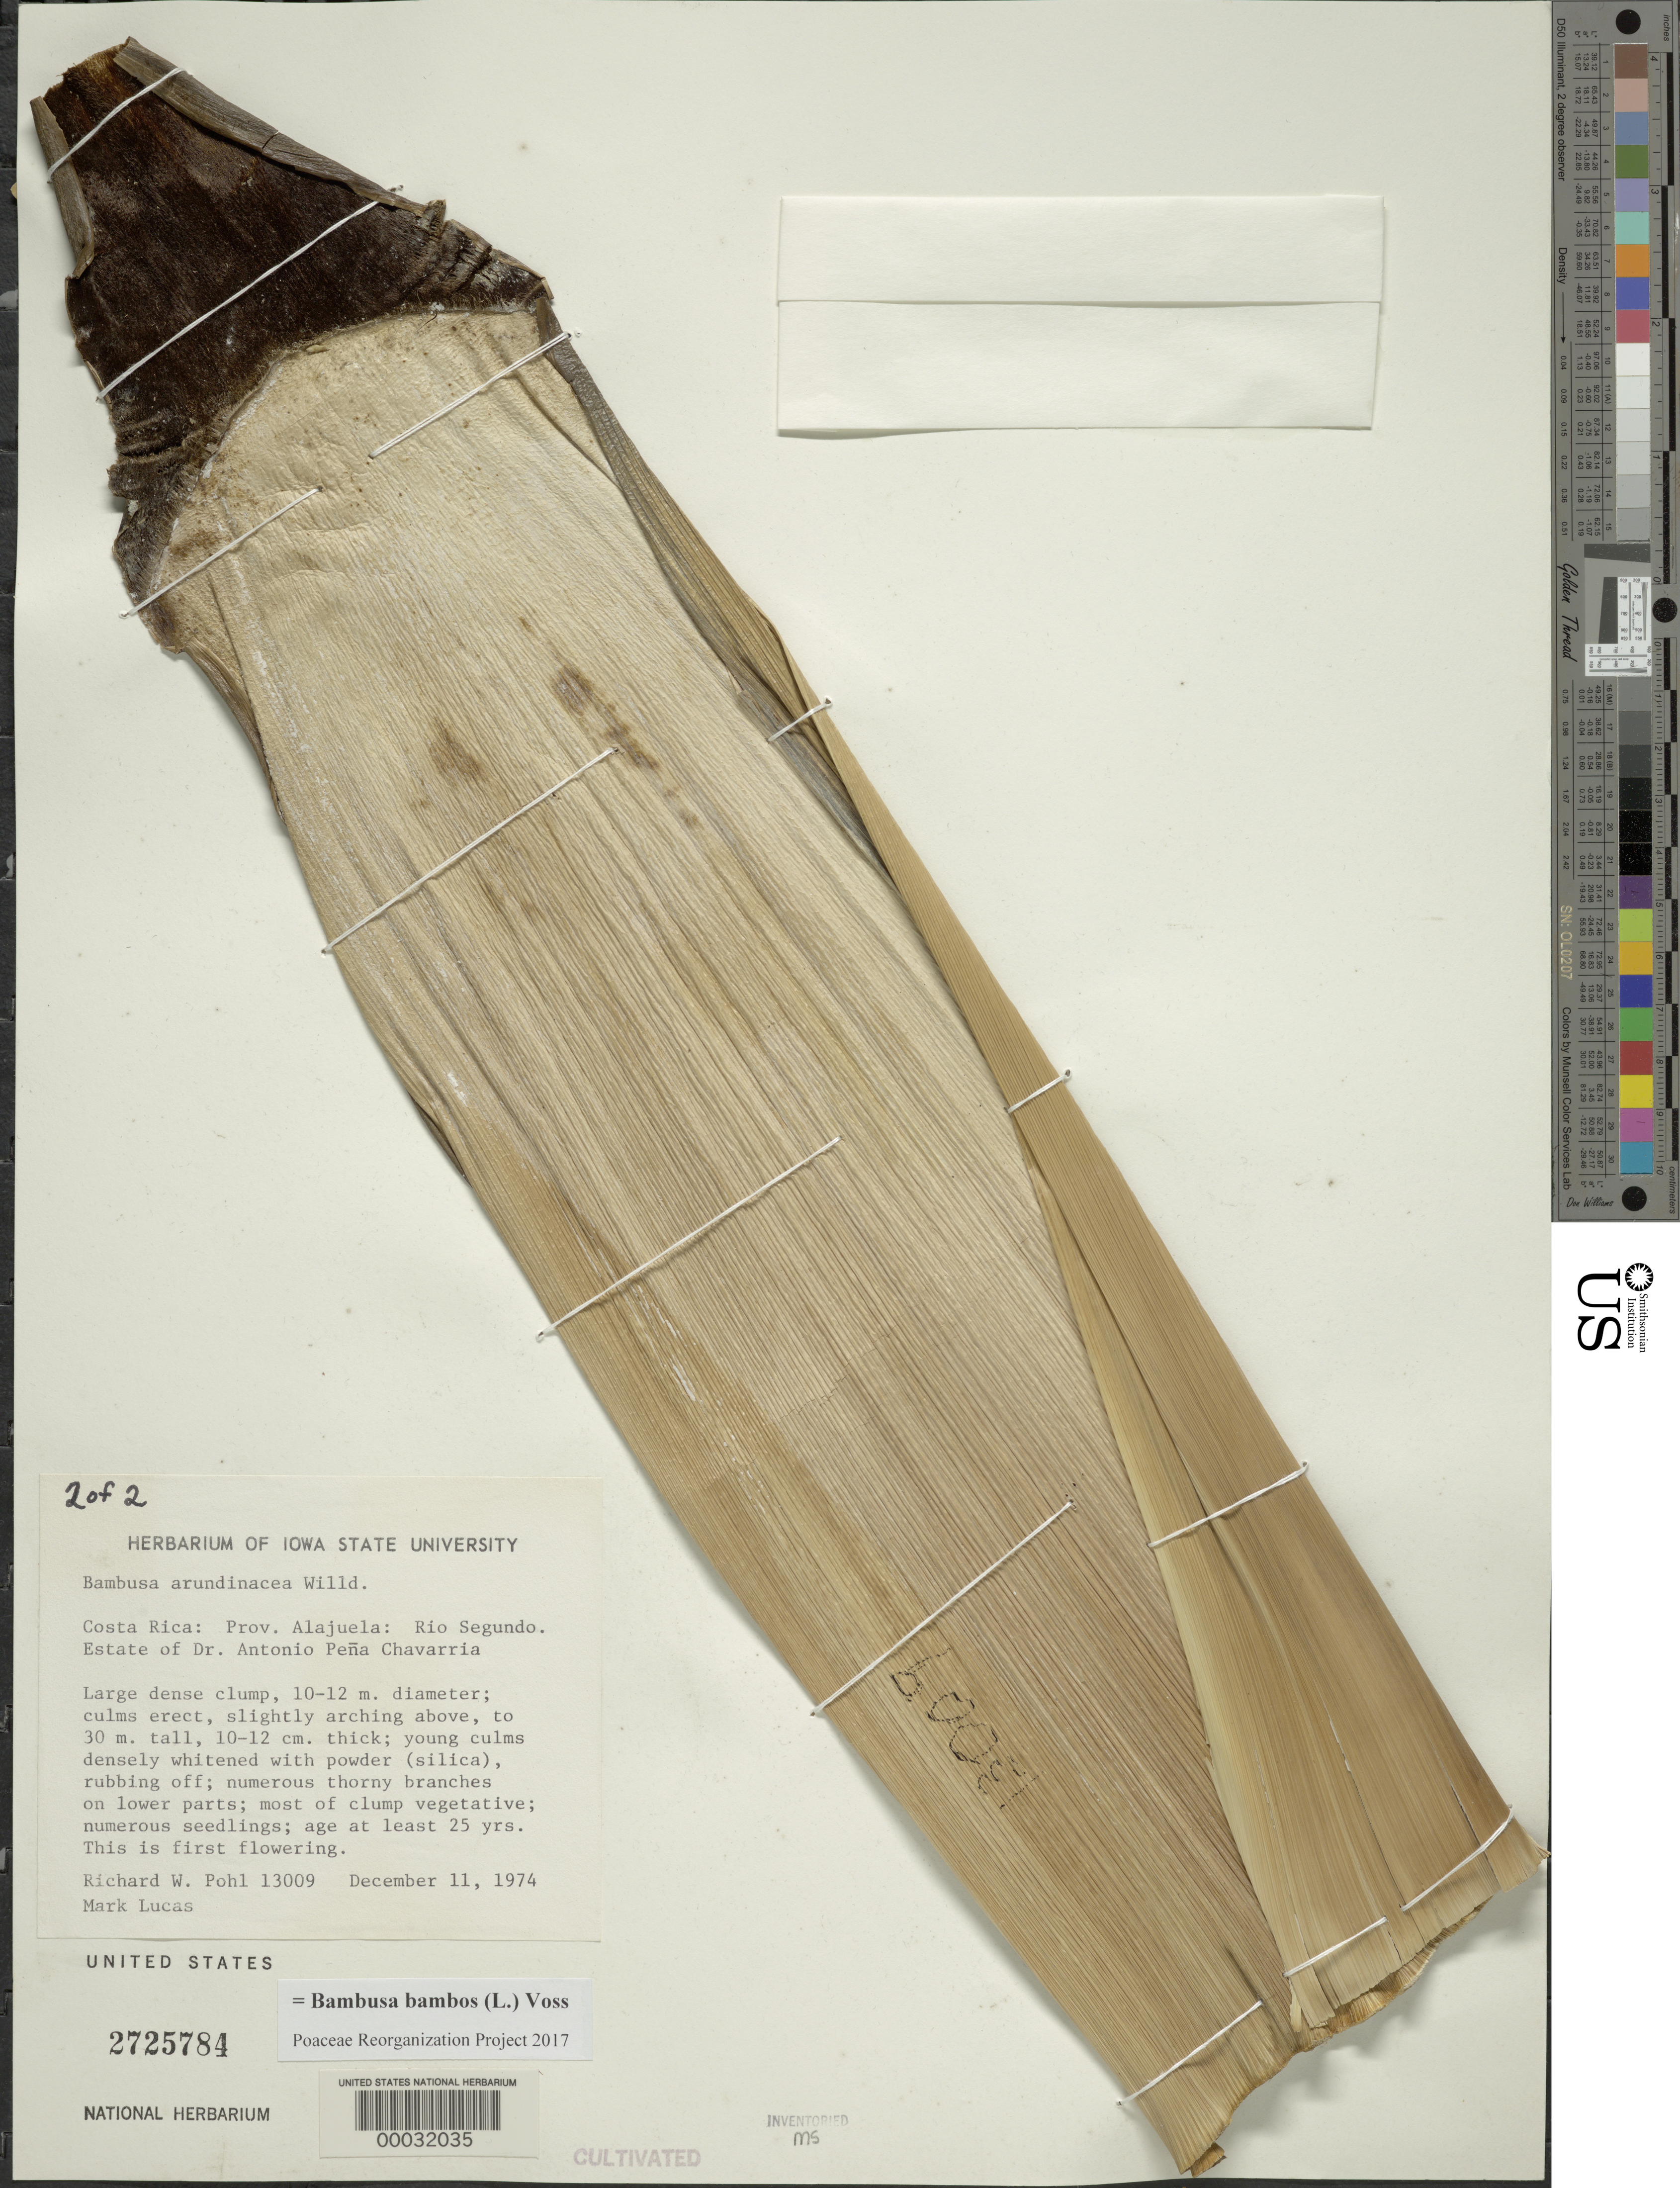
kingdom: Plantae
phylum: Tracheophyta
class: Liliopsida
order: Poales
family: Poaceae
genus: Bambusa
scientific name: Bambusa bambos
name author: (L.) Voss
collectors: R. W. Pohl & M. Lucas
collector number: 13009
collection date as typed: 11 Dec 1974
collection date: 1974-12-11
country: Costa Rica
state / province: Alajuela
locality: Rio Sequndo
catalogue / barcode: US 2725784